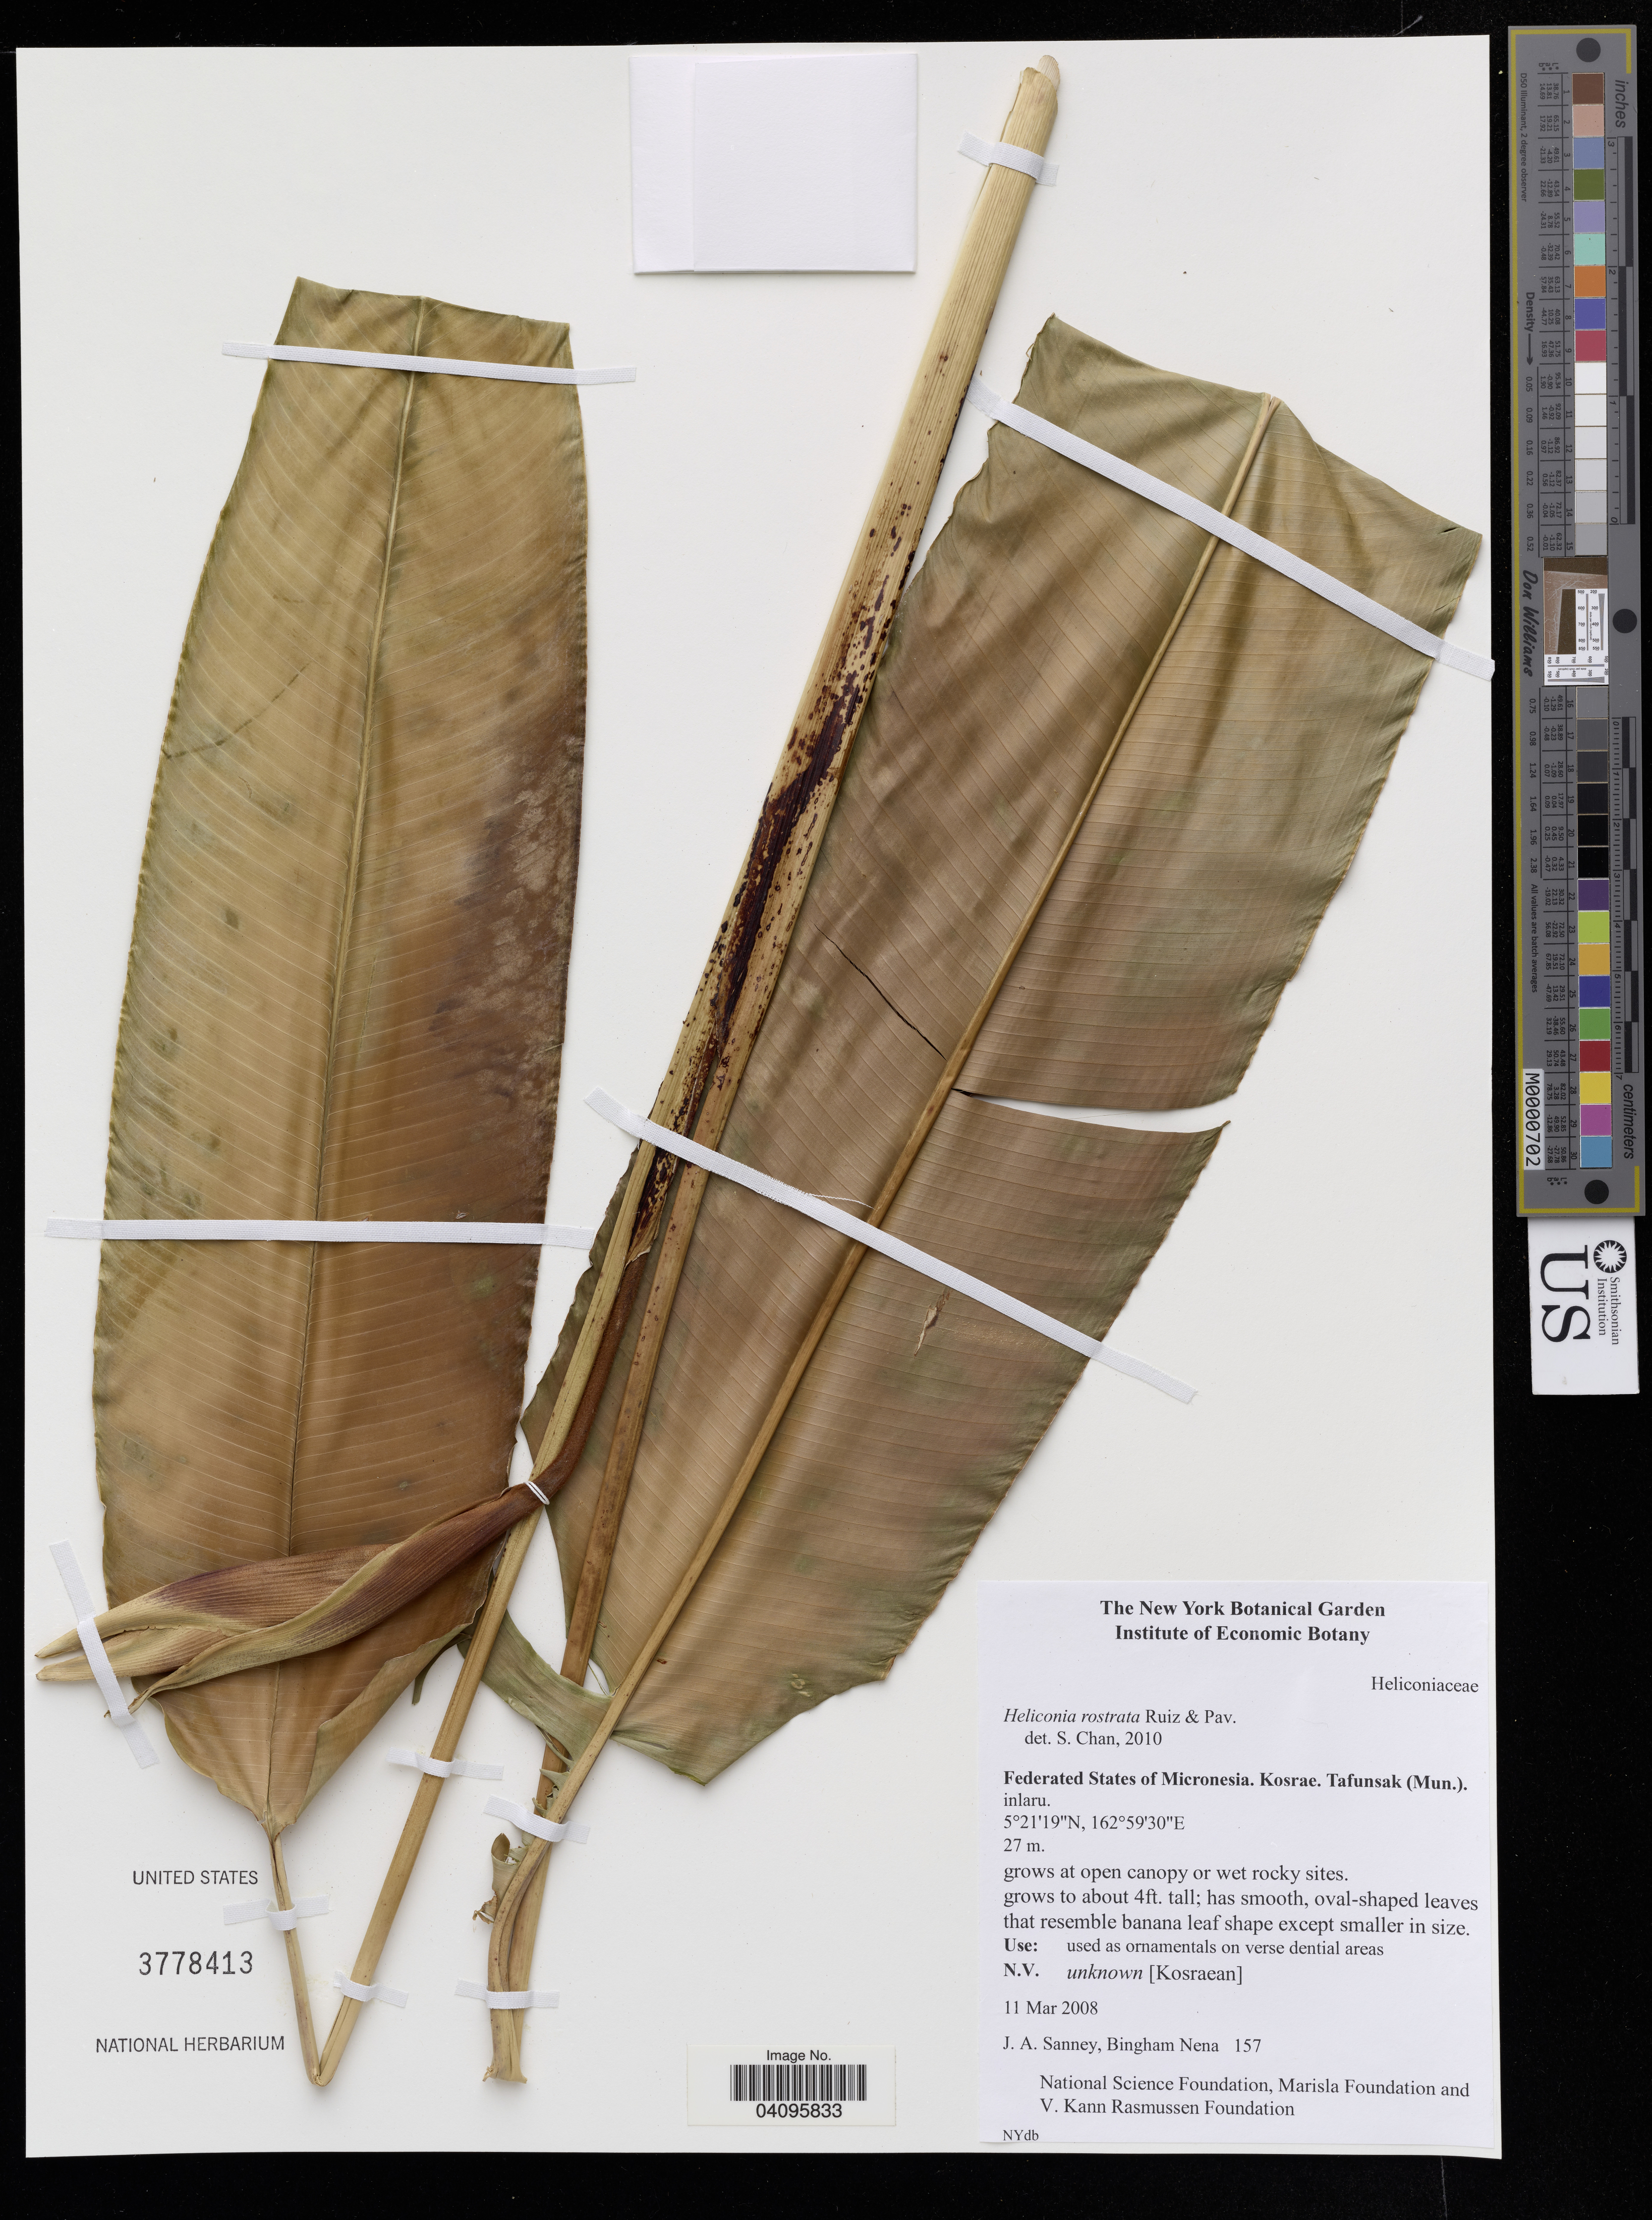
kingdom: Plantae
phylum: Tracheophyta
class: Liliopsida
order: Zingiberales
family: Heliconiaceae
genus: Heliconia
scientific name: Heliconia rostrata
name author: Ruiz & Pav.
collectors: J. Sanney & B. Nena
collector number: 157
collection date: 2008-03-11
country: Micronesia, Federated States of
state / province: Kosrae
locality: Tafunsak (Mun.).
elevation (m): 27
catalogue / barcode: US 3778413